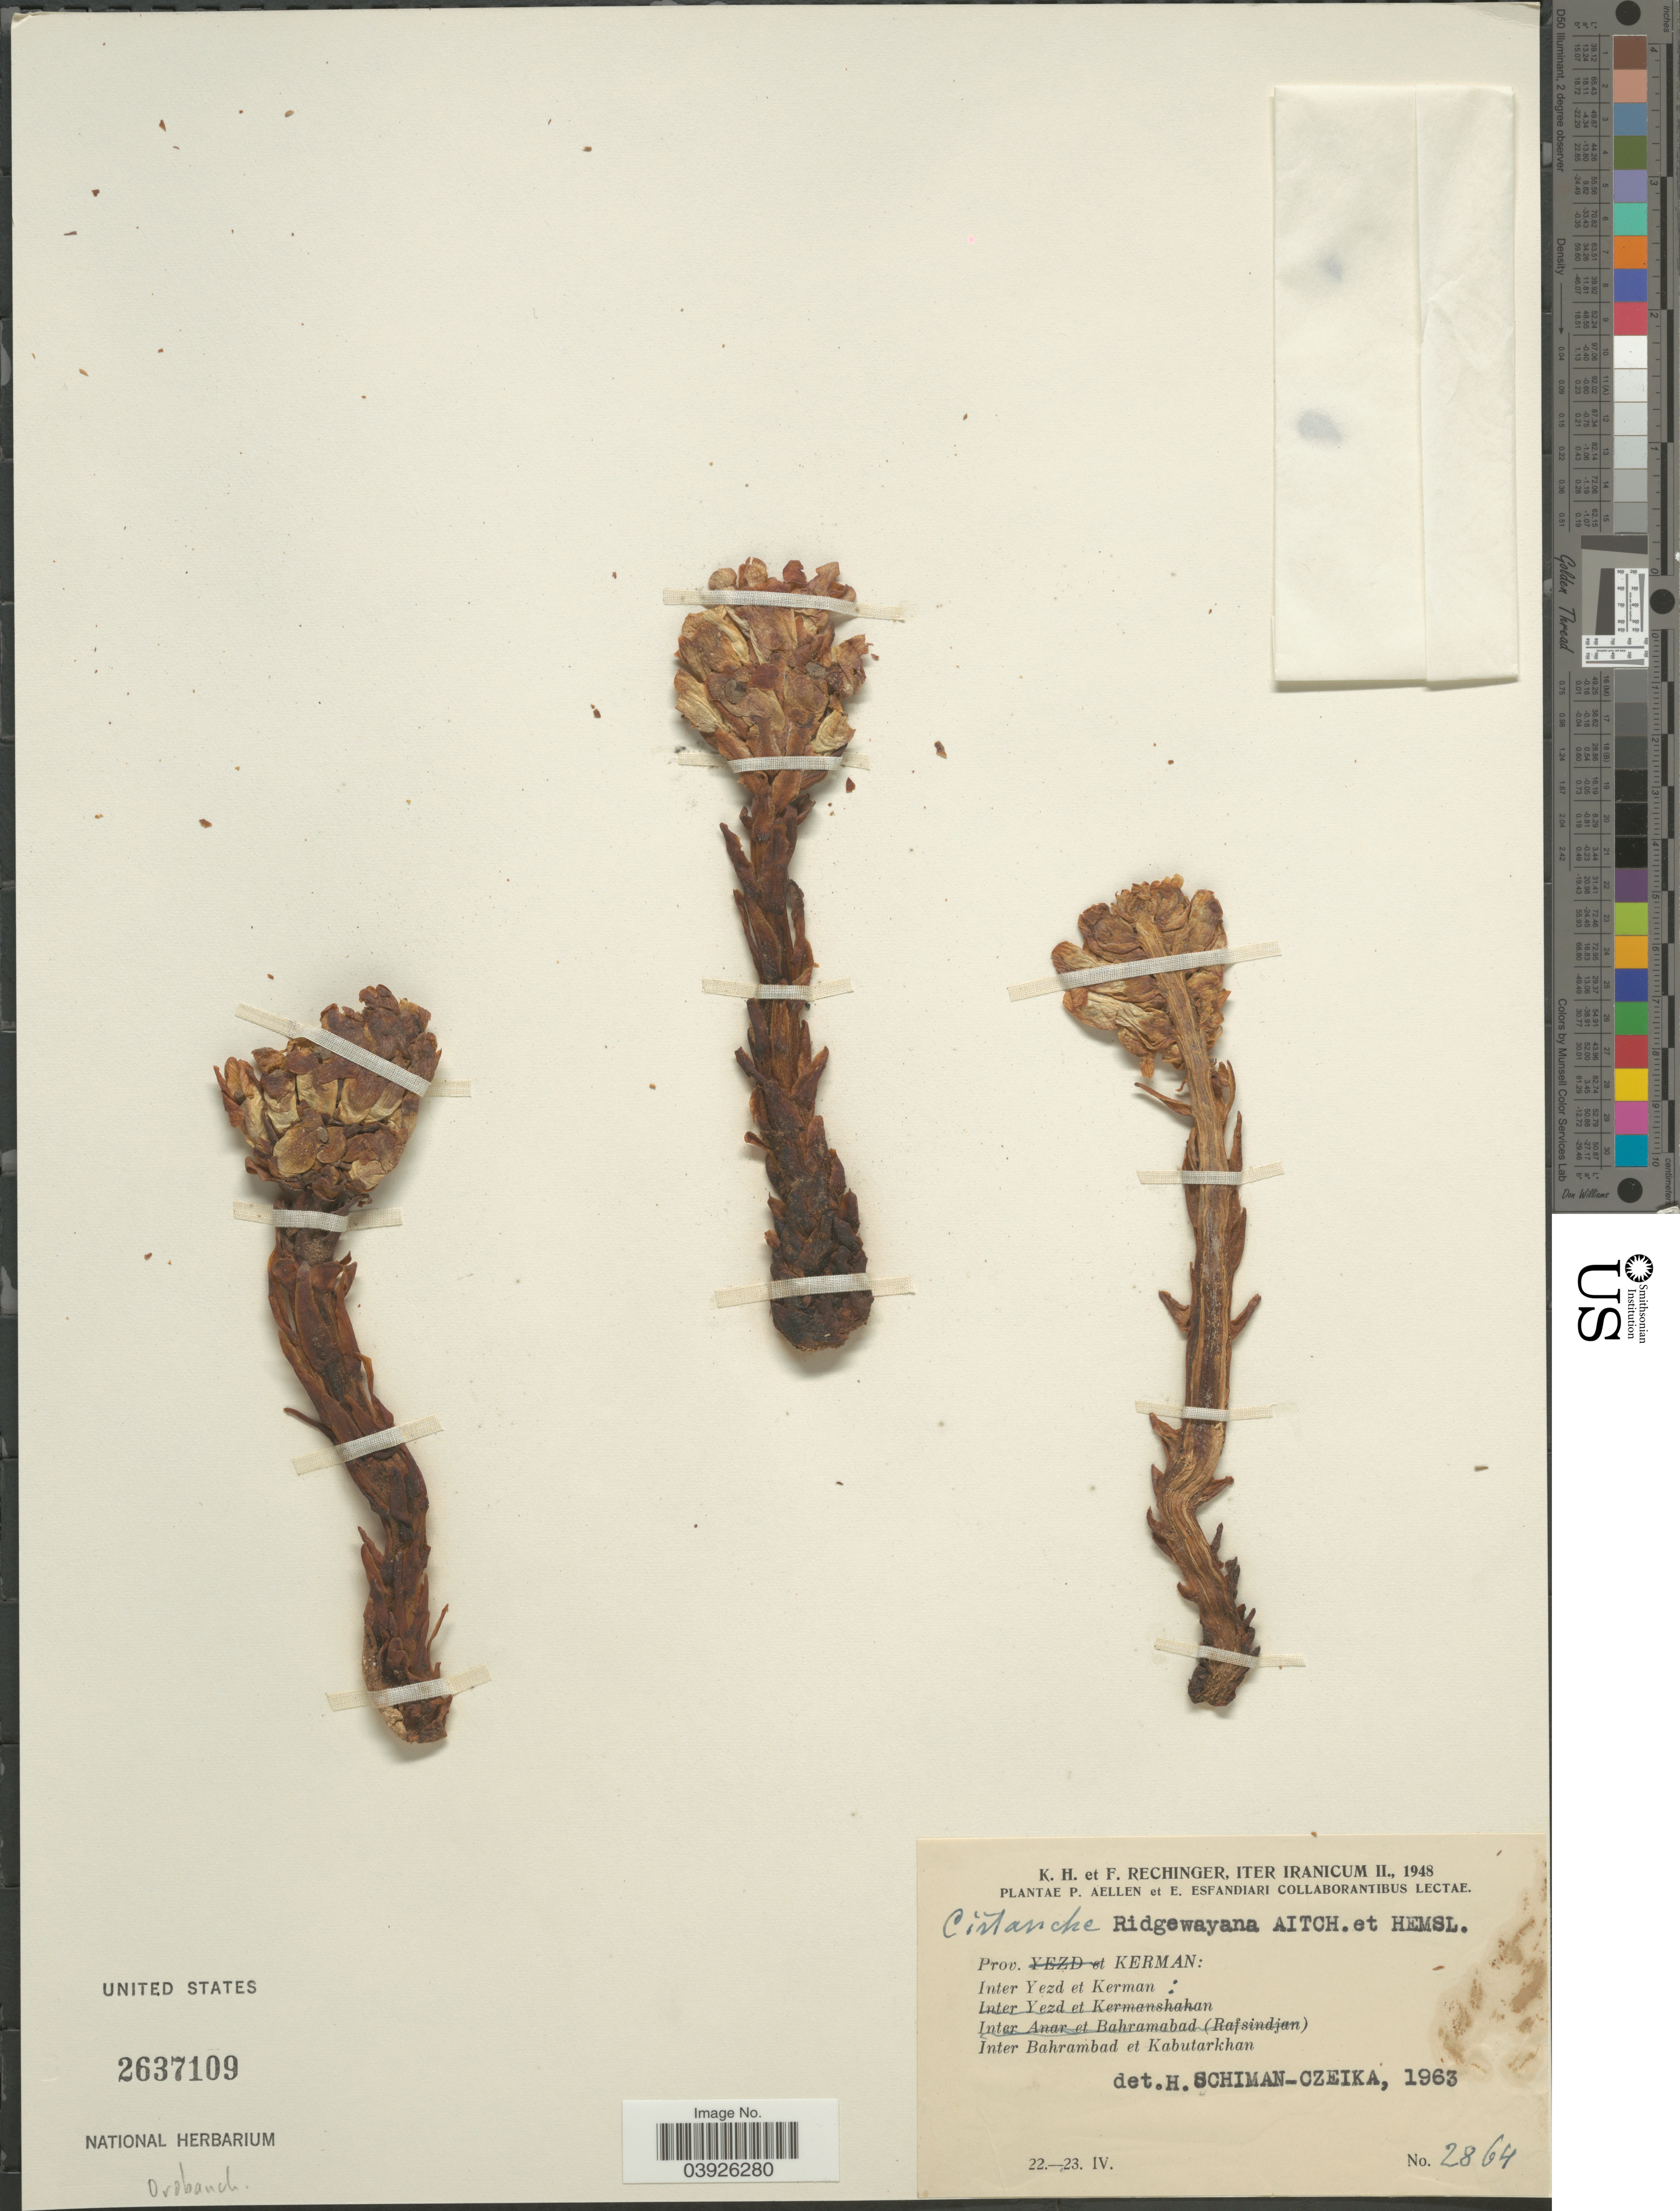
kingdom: Plantae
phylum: Tracheophyta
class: Magnoliopsida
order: Lamiales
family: Orobanchaceae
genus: Cistanche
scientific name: Cistanche ridgewayana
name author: Aitch. & Hemsl.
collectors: K. H. Rechinger & F. Rechinger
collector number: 2864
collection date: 1948-04-22/1948-04-23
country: Iran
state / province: Kerman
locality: Inter Yezd et Kerman. Inter Bahrambad et Kabutarkhan.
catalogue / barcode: US 2637109